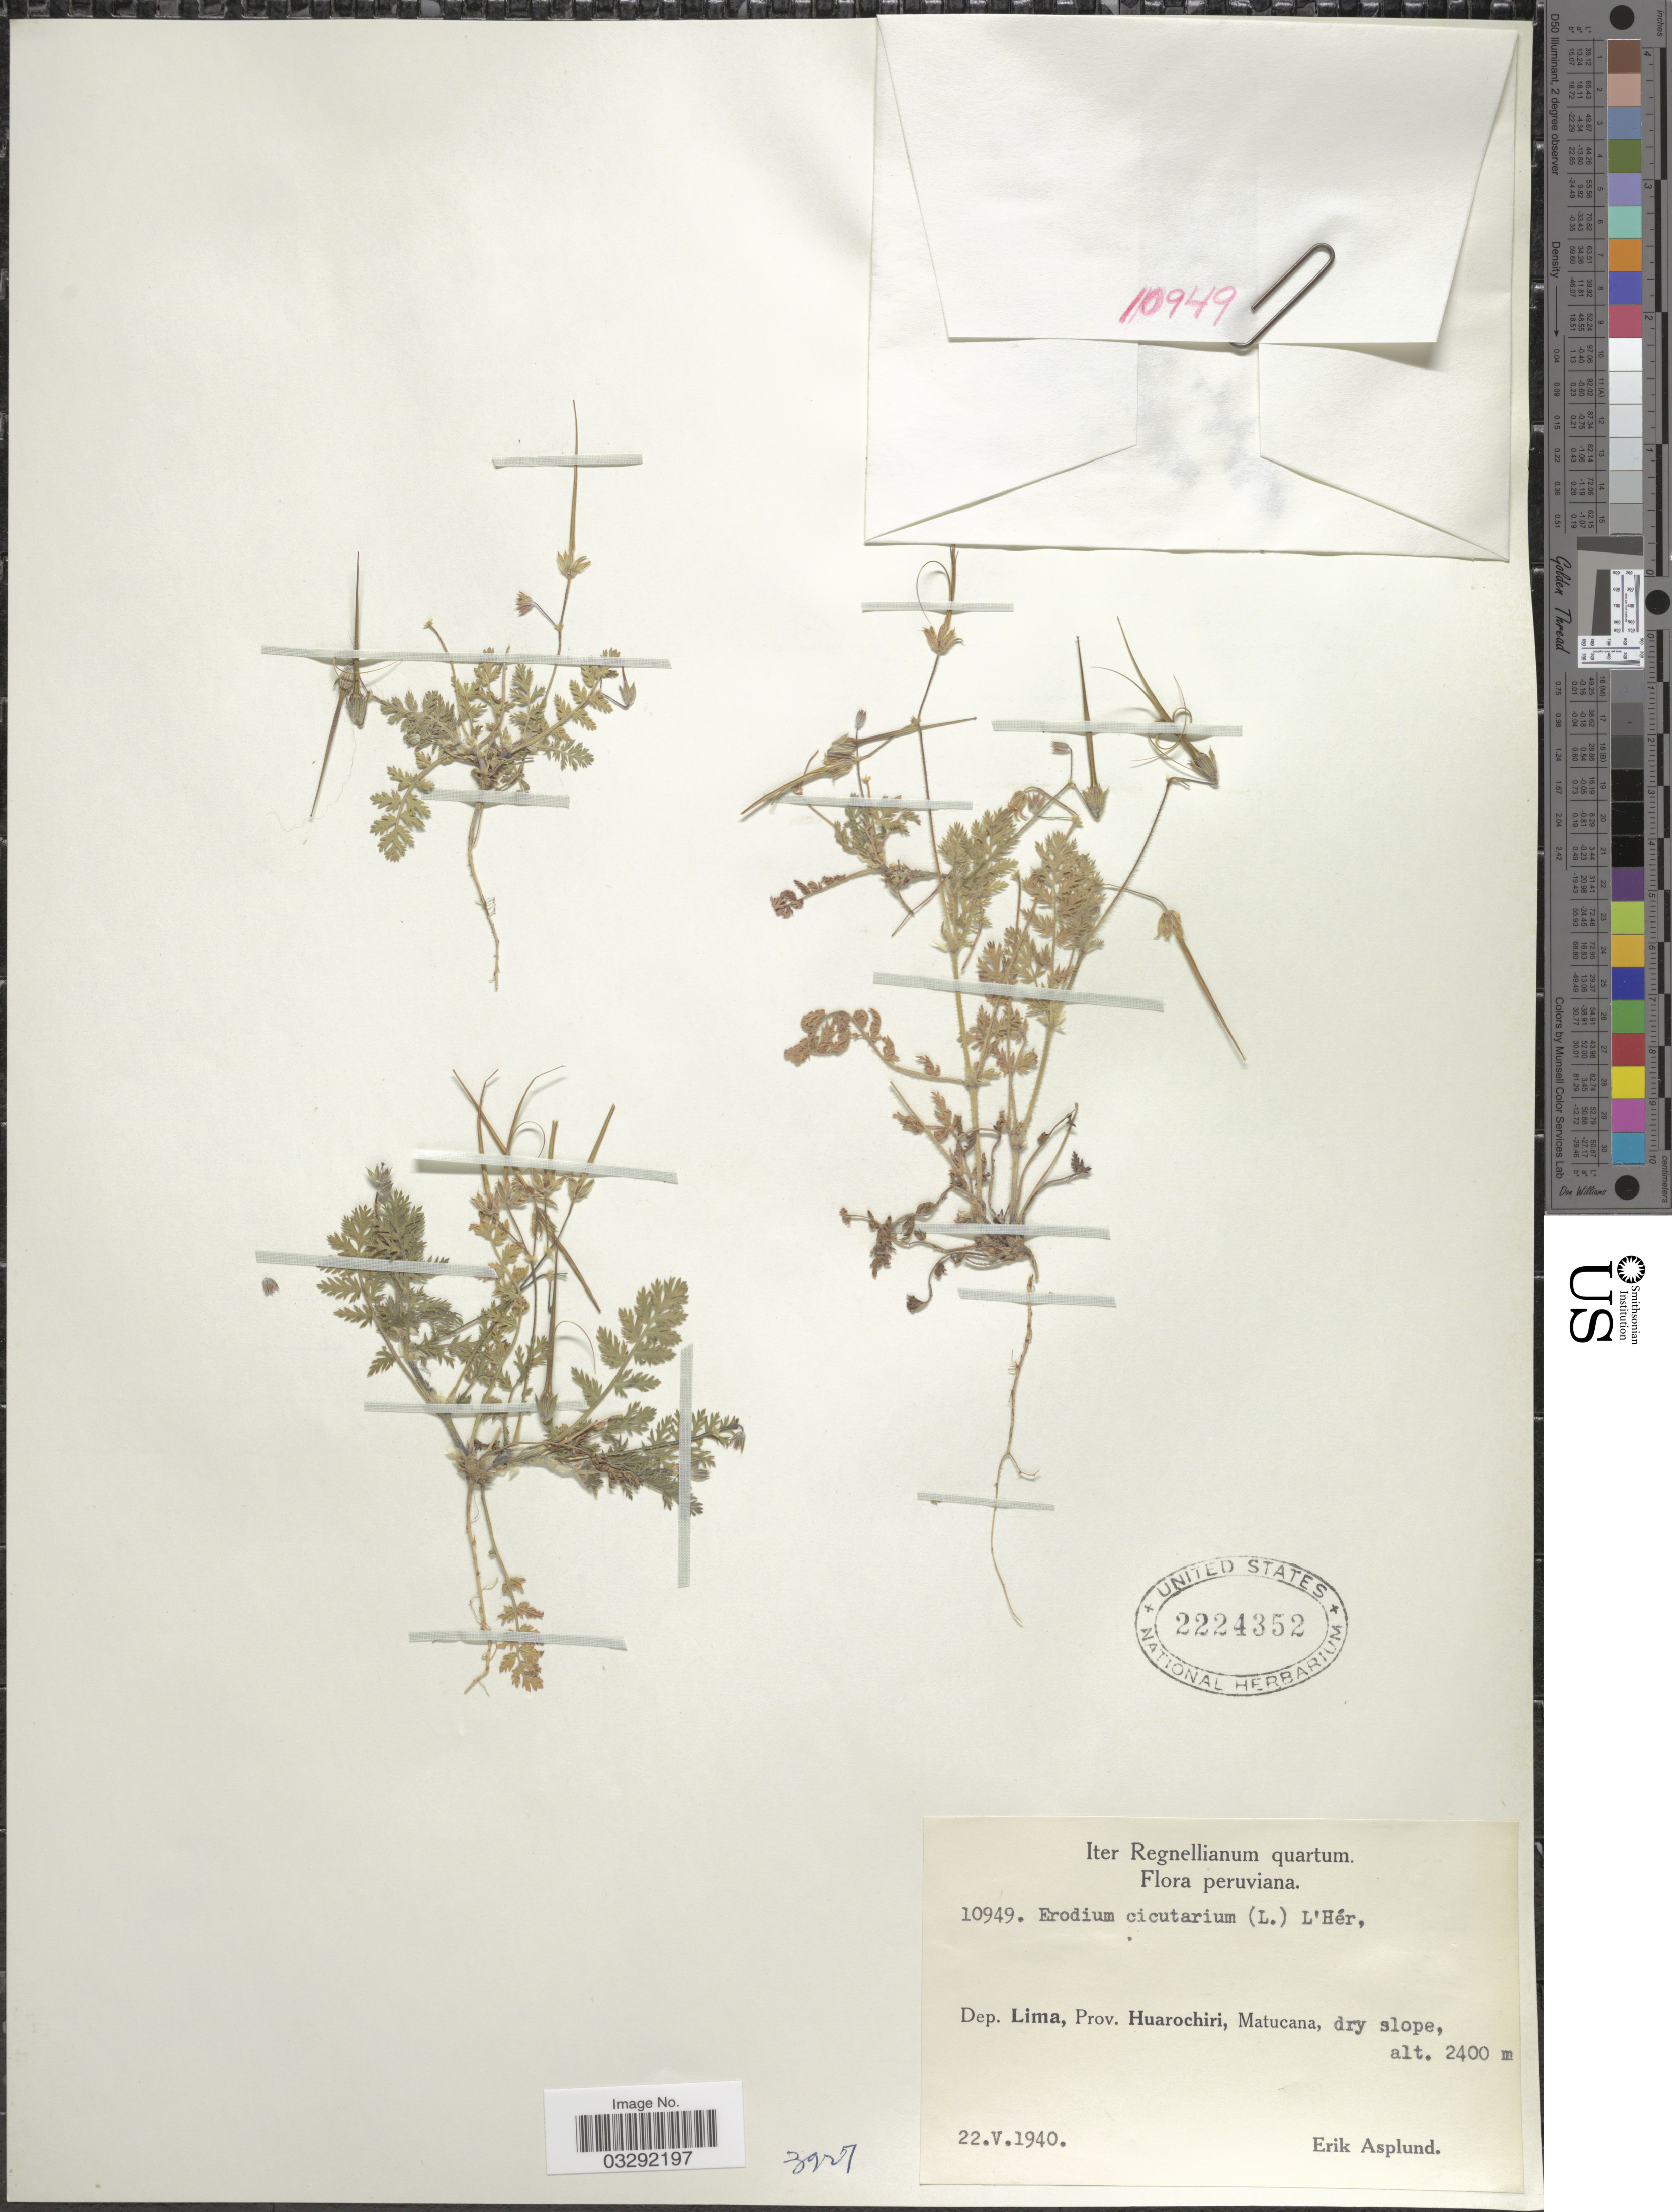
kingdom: Plantae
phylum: Tracheophyta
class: Magnoliopsida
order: Geraniales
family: Geraniaceae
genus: Erodium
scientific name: Erodium cicutarium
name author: (L.) L'Hér.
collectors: E. Asplund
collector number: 10949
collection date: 1940-05-22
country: Peru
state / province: Lima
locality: Dep. Lima, Prov. Huarochiri, Matucana.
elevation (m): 2400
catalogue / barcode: US 2224352